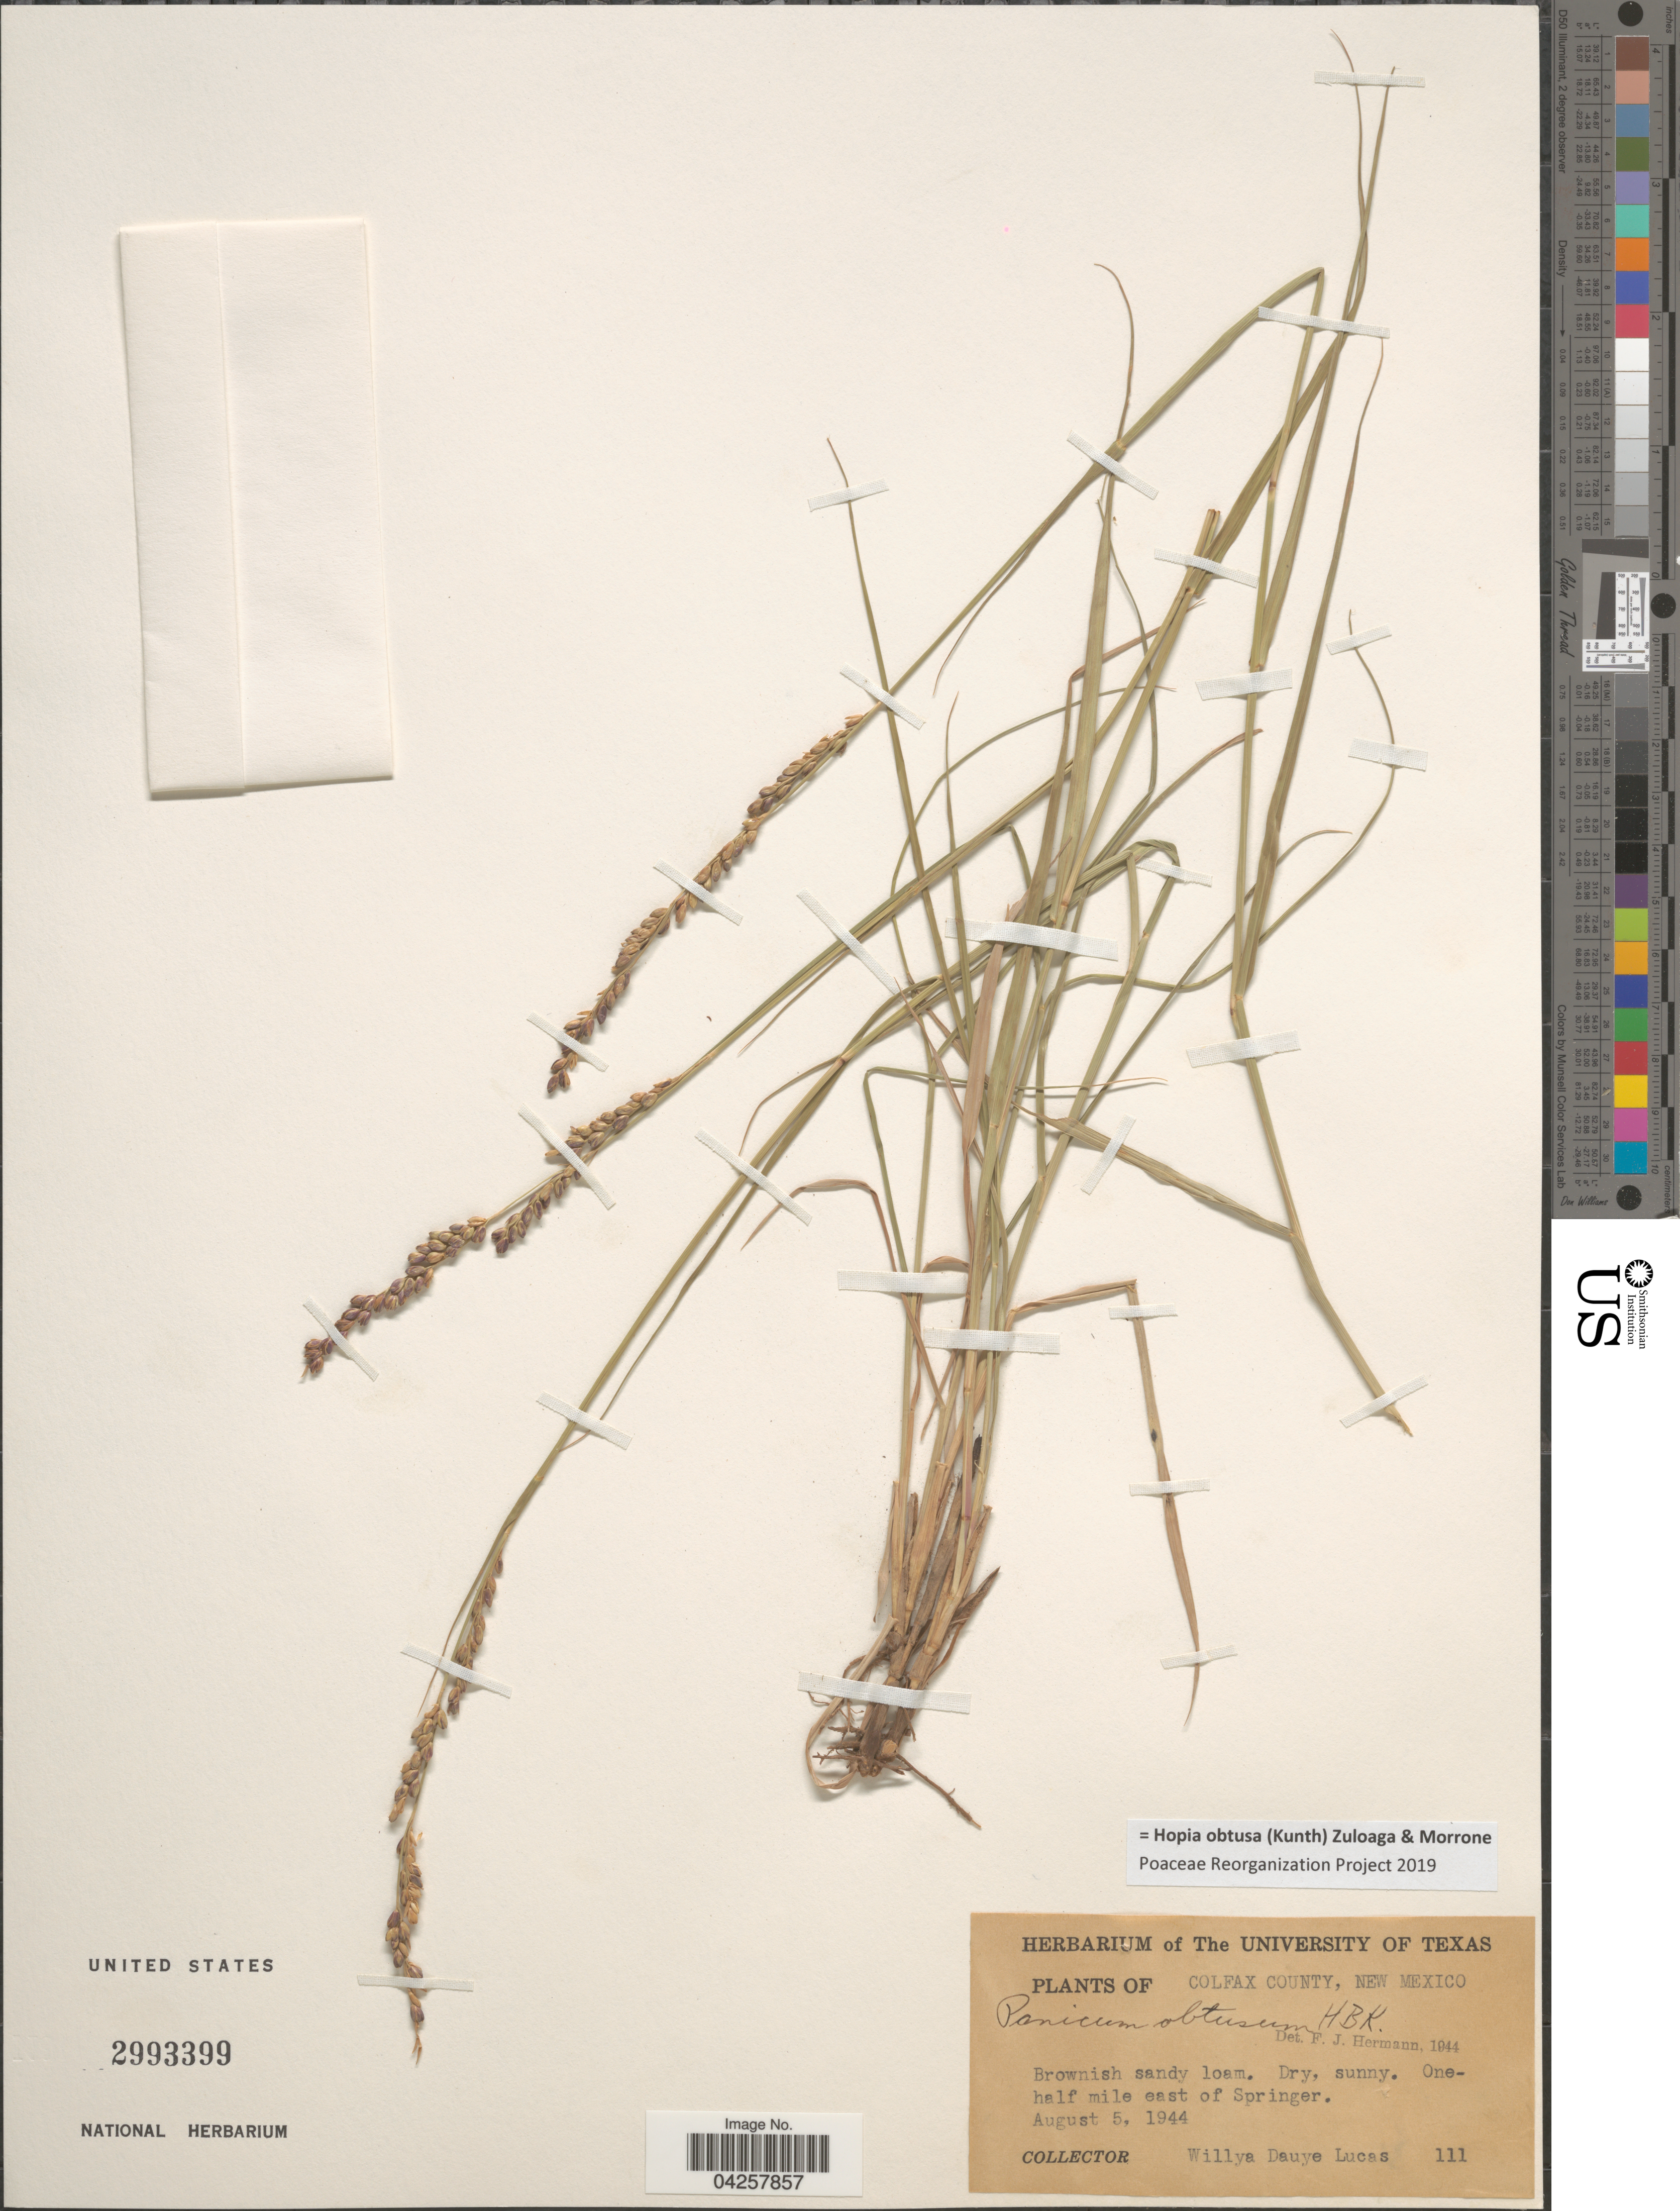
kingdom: Plantae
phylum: Tracheophyta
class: Liliopsida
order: Poales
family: Poaceae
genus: Hopia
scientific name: Hopia obtusa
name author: (Kunth) Zuloaga & Morrone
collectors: W. Lucas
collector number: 111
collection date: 1944-08-05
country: United States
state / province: New Mexico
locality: Colfax County. One-half mile east of Springer.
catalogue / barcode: US 2993399